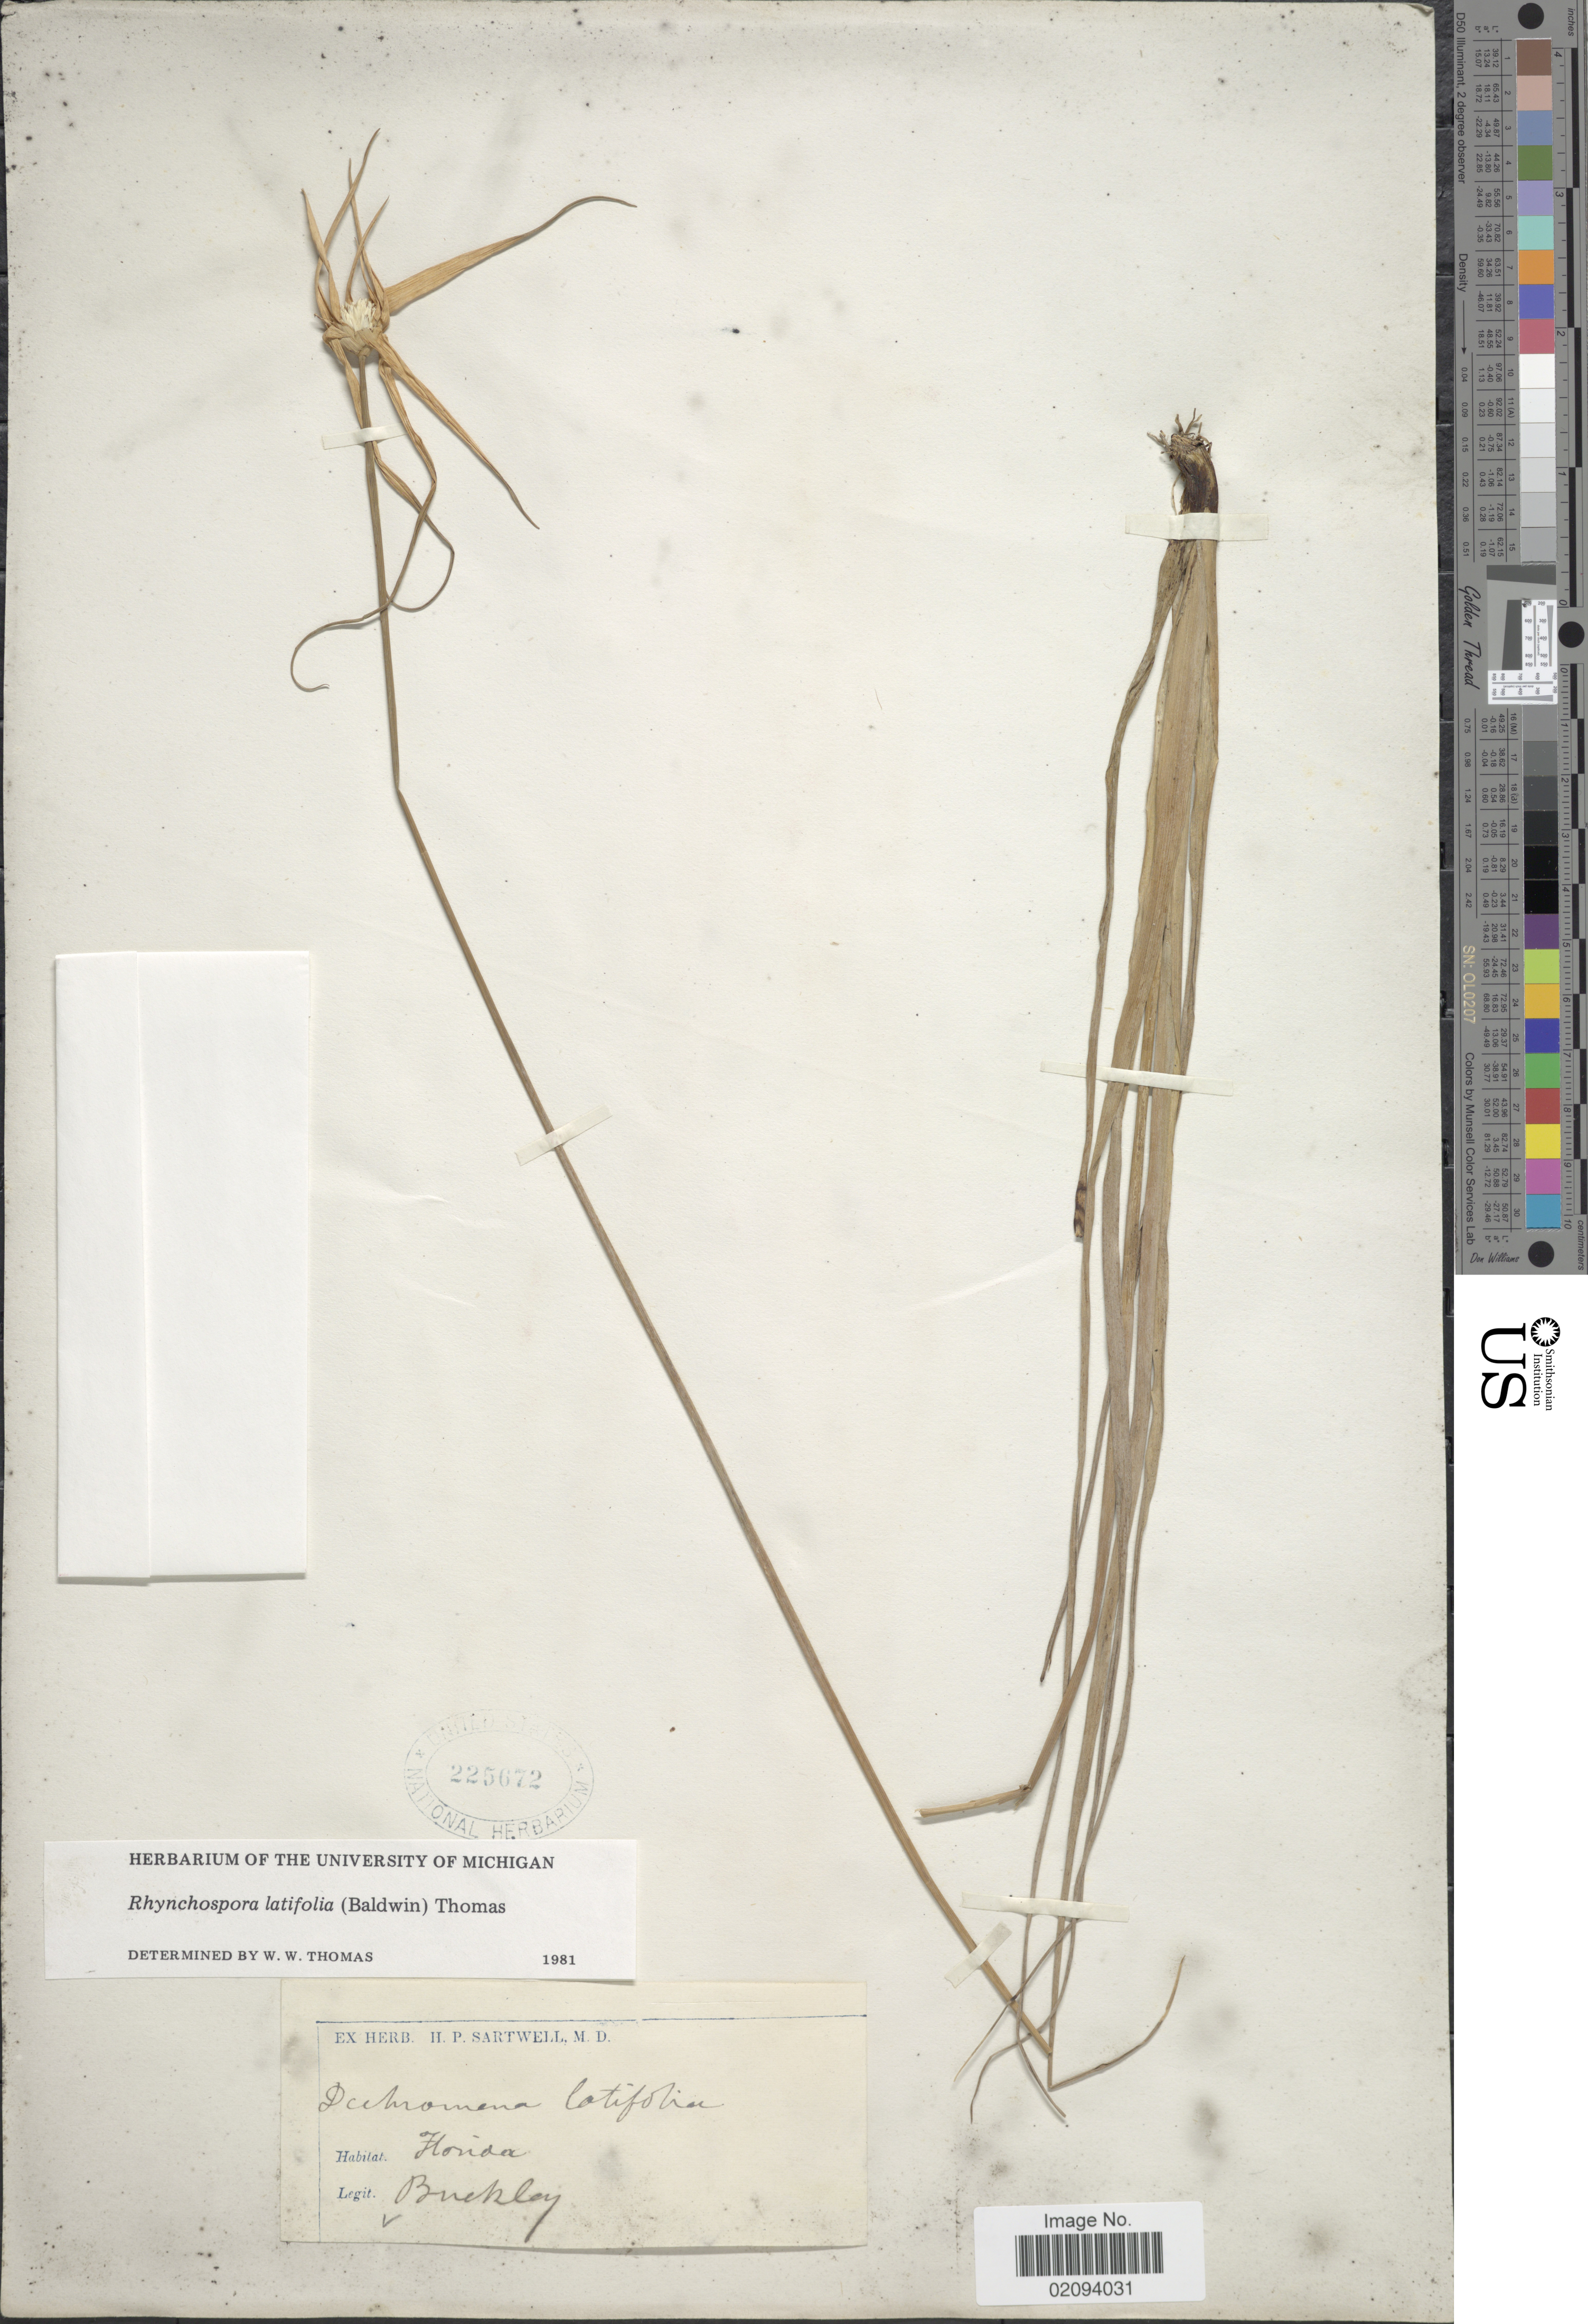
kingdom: Plantae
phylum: Tracheophyta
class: Liliopsida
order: Poales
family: Cyperaceae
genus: Rhynchospora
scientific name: Rhynchospora latifolia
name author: (Baldwin ex Elliott) W.W. Thomas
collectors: -- Buckley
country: United States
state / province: Florida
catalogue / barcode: US 225672